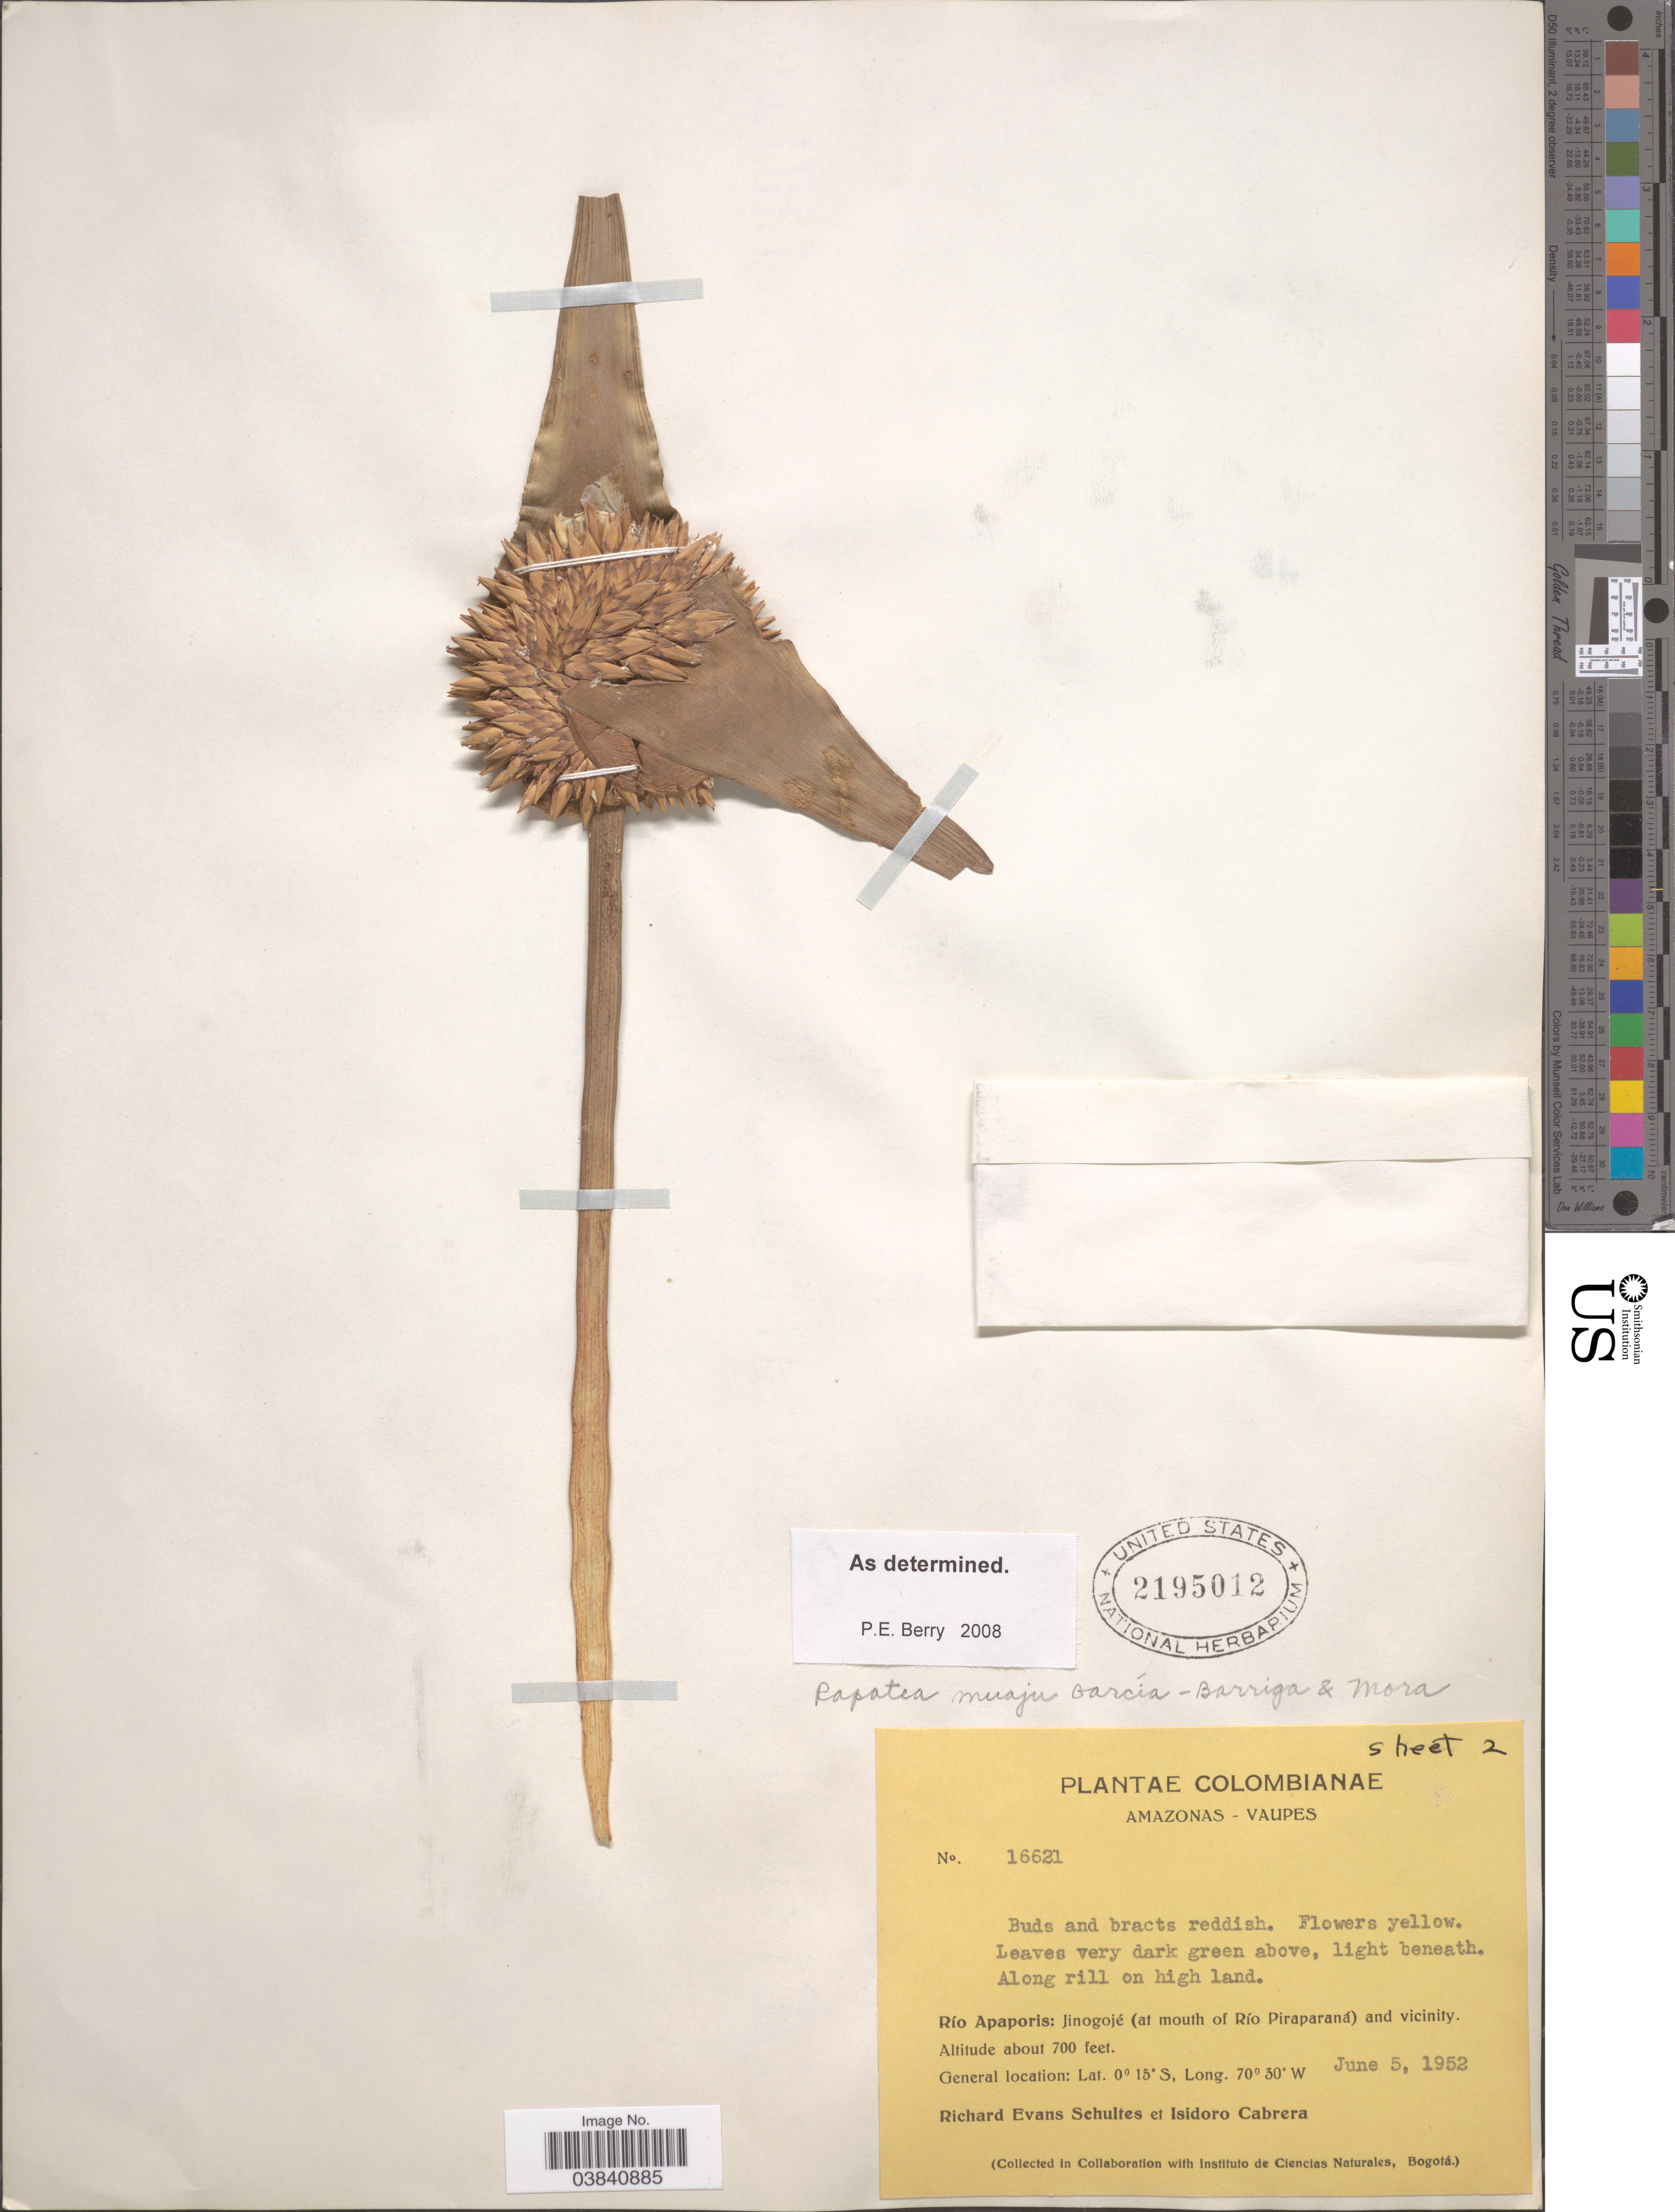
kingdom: Plantae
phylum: Tracheophyta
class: Liliopsida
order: Poales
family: Rapateaceae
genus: Rapatea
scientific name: Rapatea muaju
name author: García-Barr. & L.E. Mora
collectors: R. E. Schultes & I. Cabrera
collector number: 16621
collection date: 1952-06-05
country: Colombia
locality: Amazonas-Vaupes: Río Apaporis: Jinogojé (at mouth of Río Piraparaná) and vicinity.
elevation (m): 213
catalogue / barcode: US 2195012